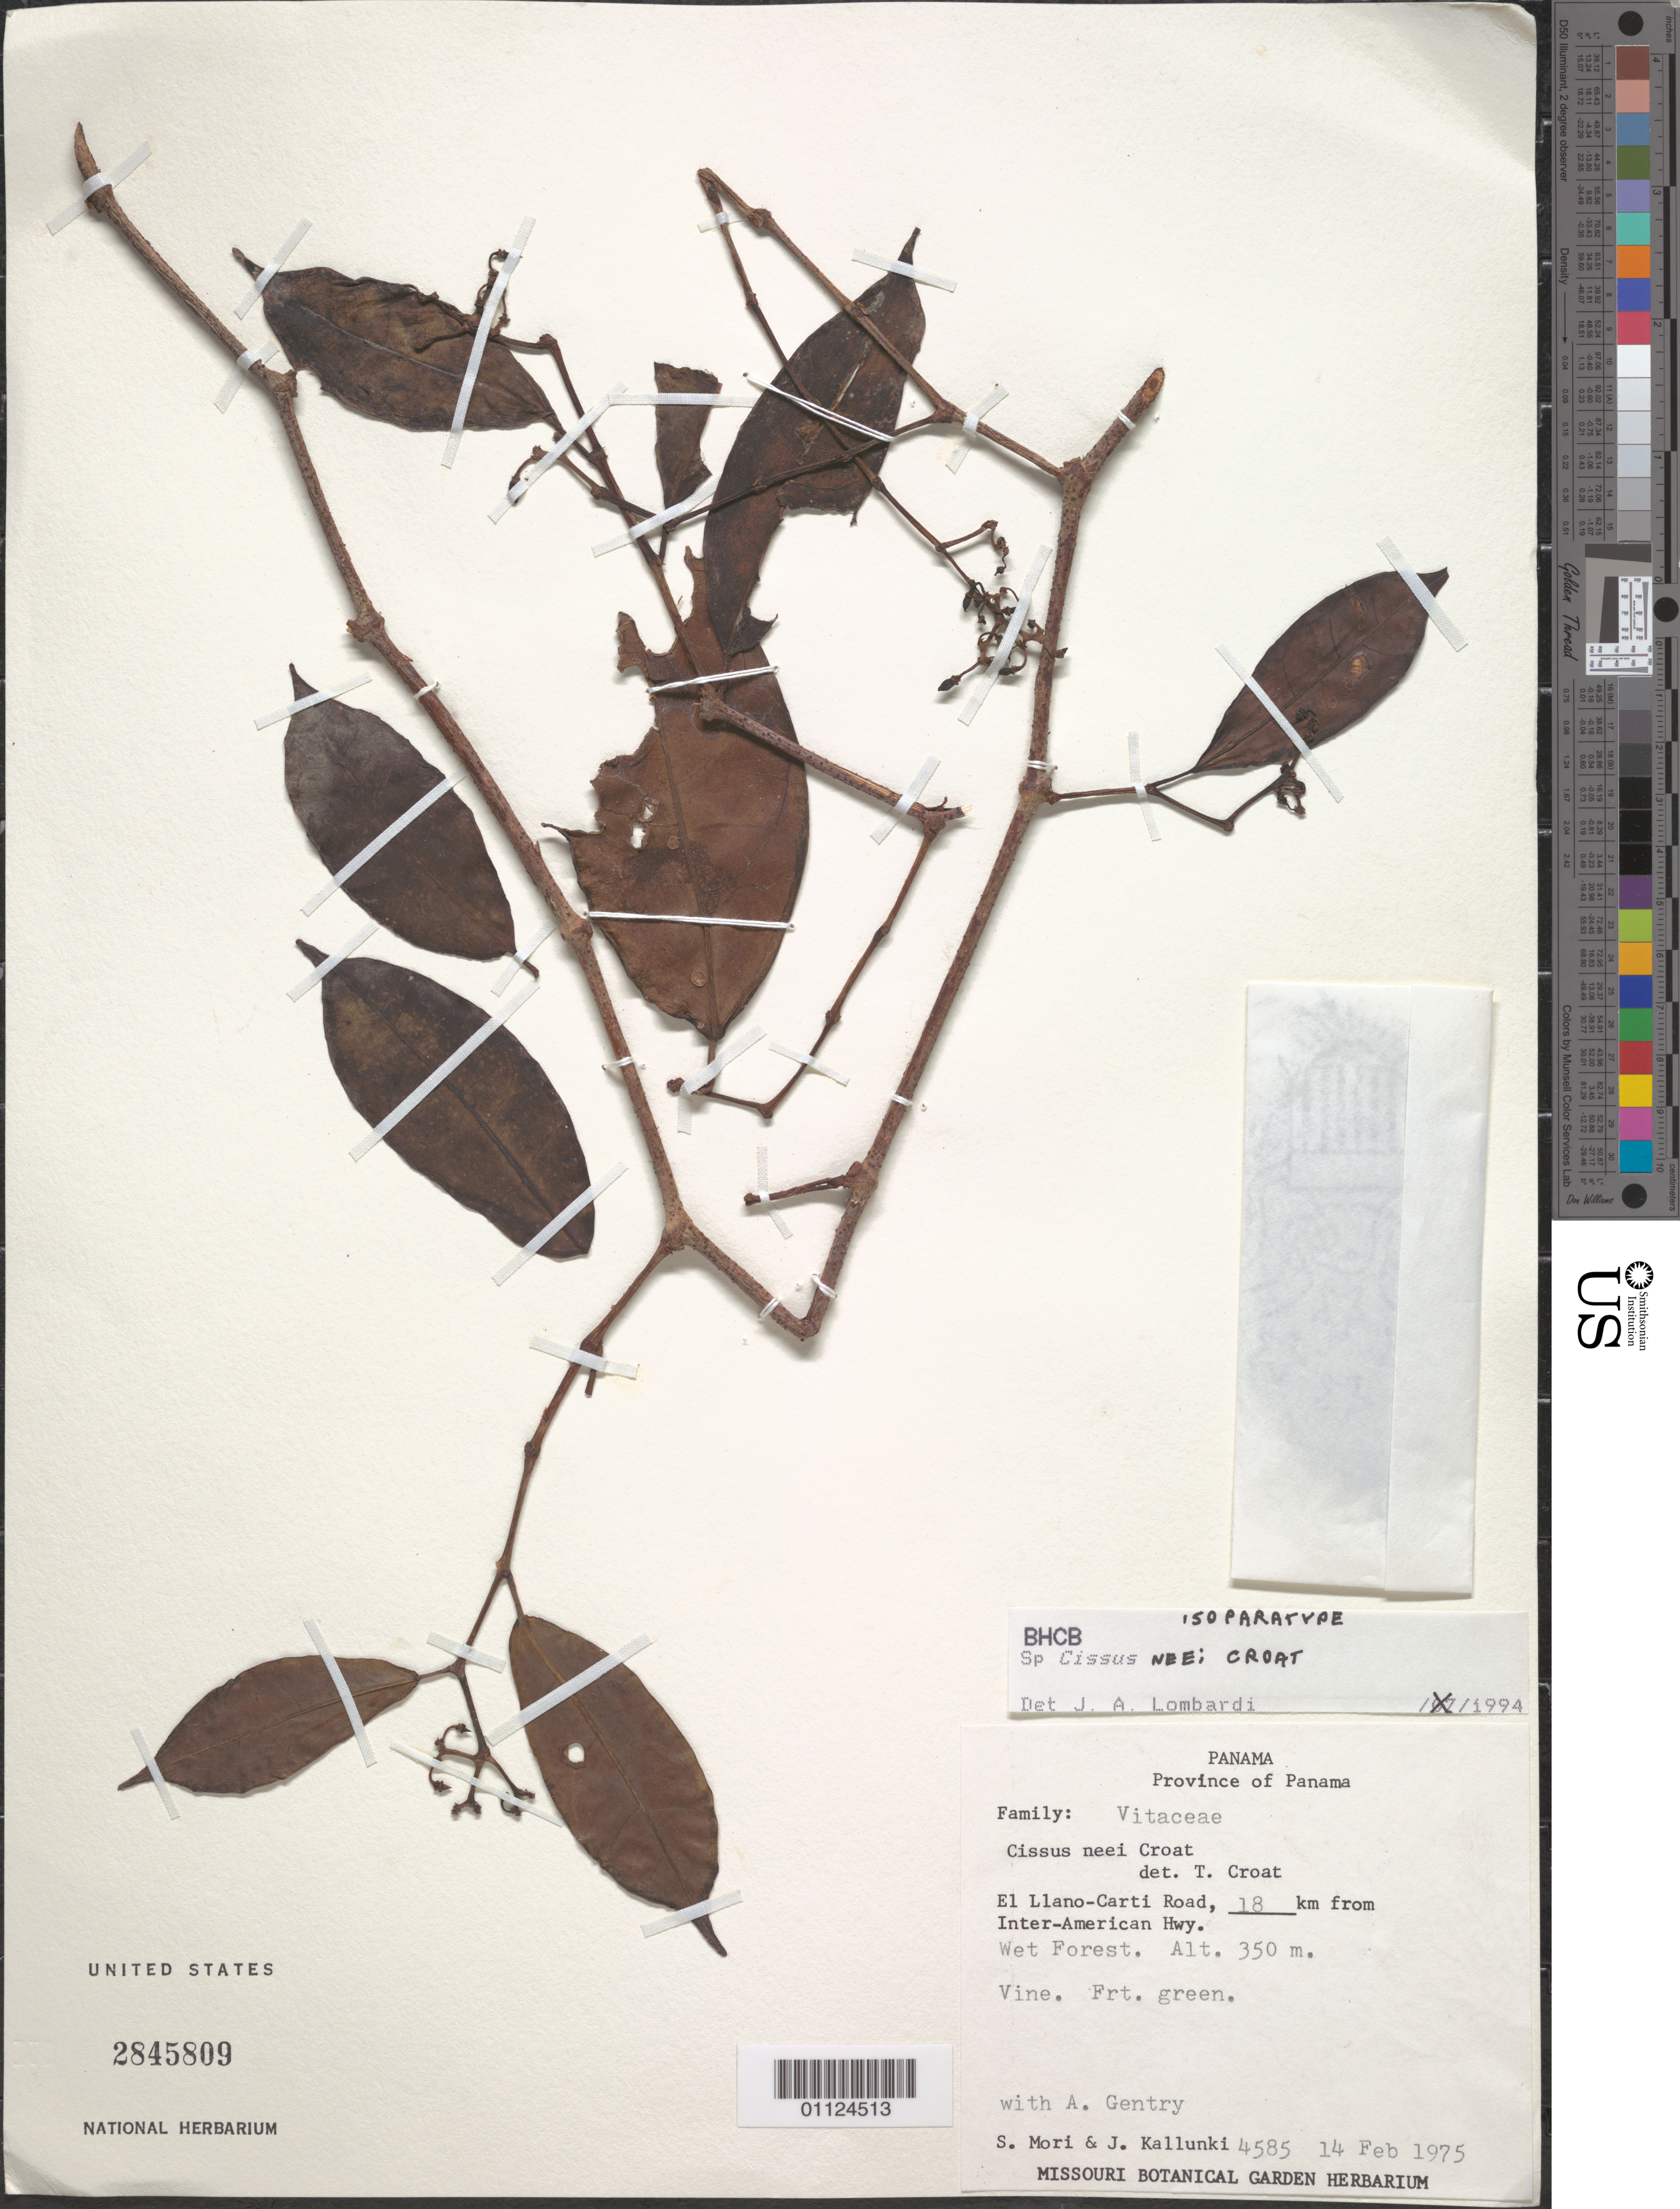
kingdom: Plantae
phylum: Tracheophyta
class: Magnoliopsida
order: Vitales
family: Vitaceae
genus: Cissus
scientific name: Cissus neei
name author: Croat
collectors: S. Mori & J. Kallunki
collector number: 4585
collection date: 1975-02-14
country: Panama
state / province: Panamá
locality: El Llano-Carti Road, 18 km from Inter-American Hwy.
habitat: Wet Forest. Vine.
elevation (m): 350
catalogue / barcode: US 2845809